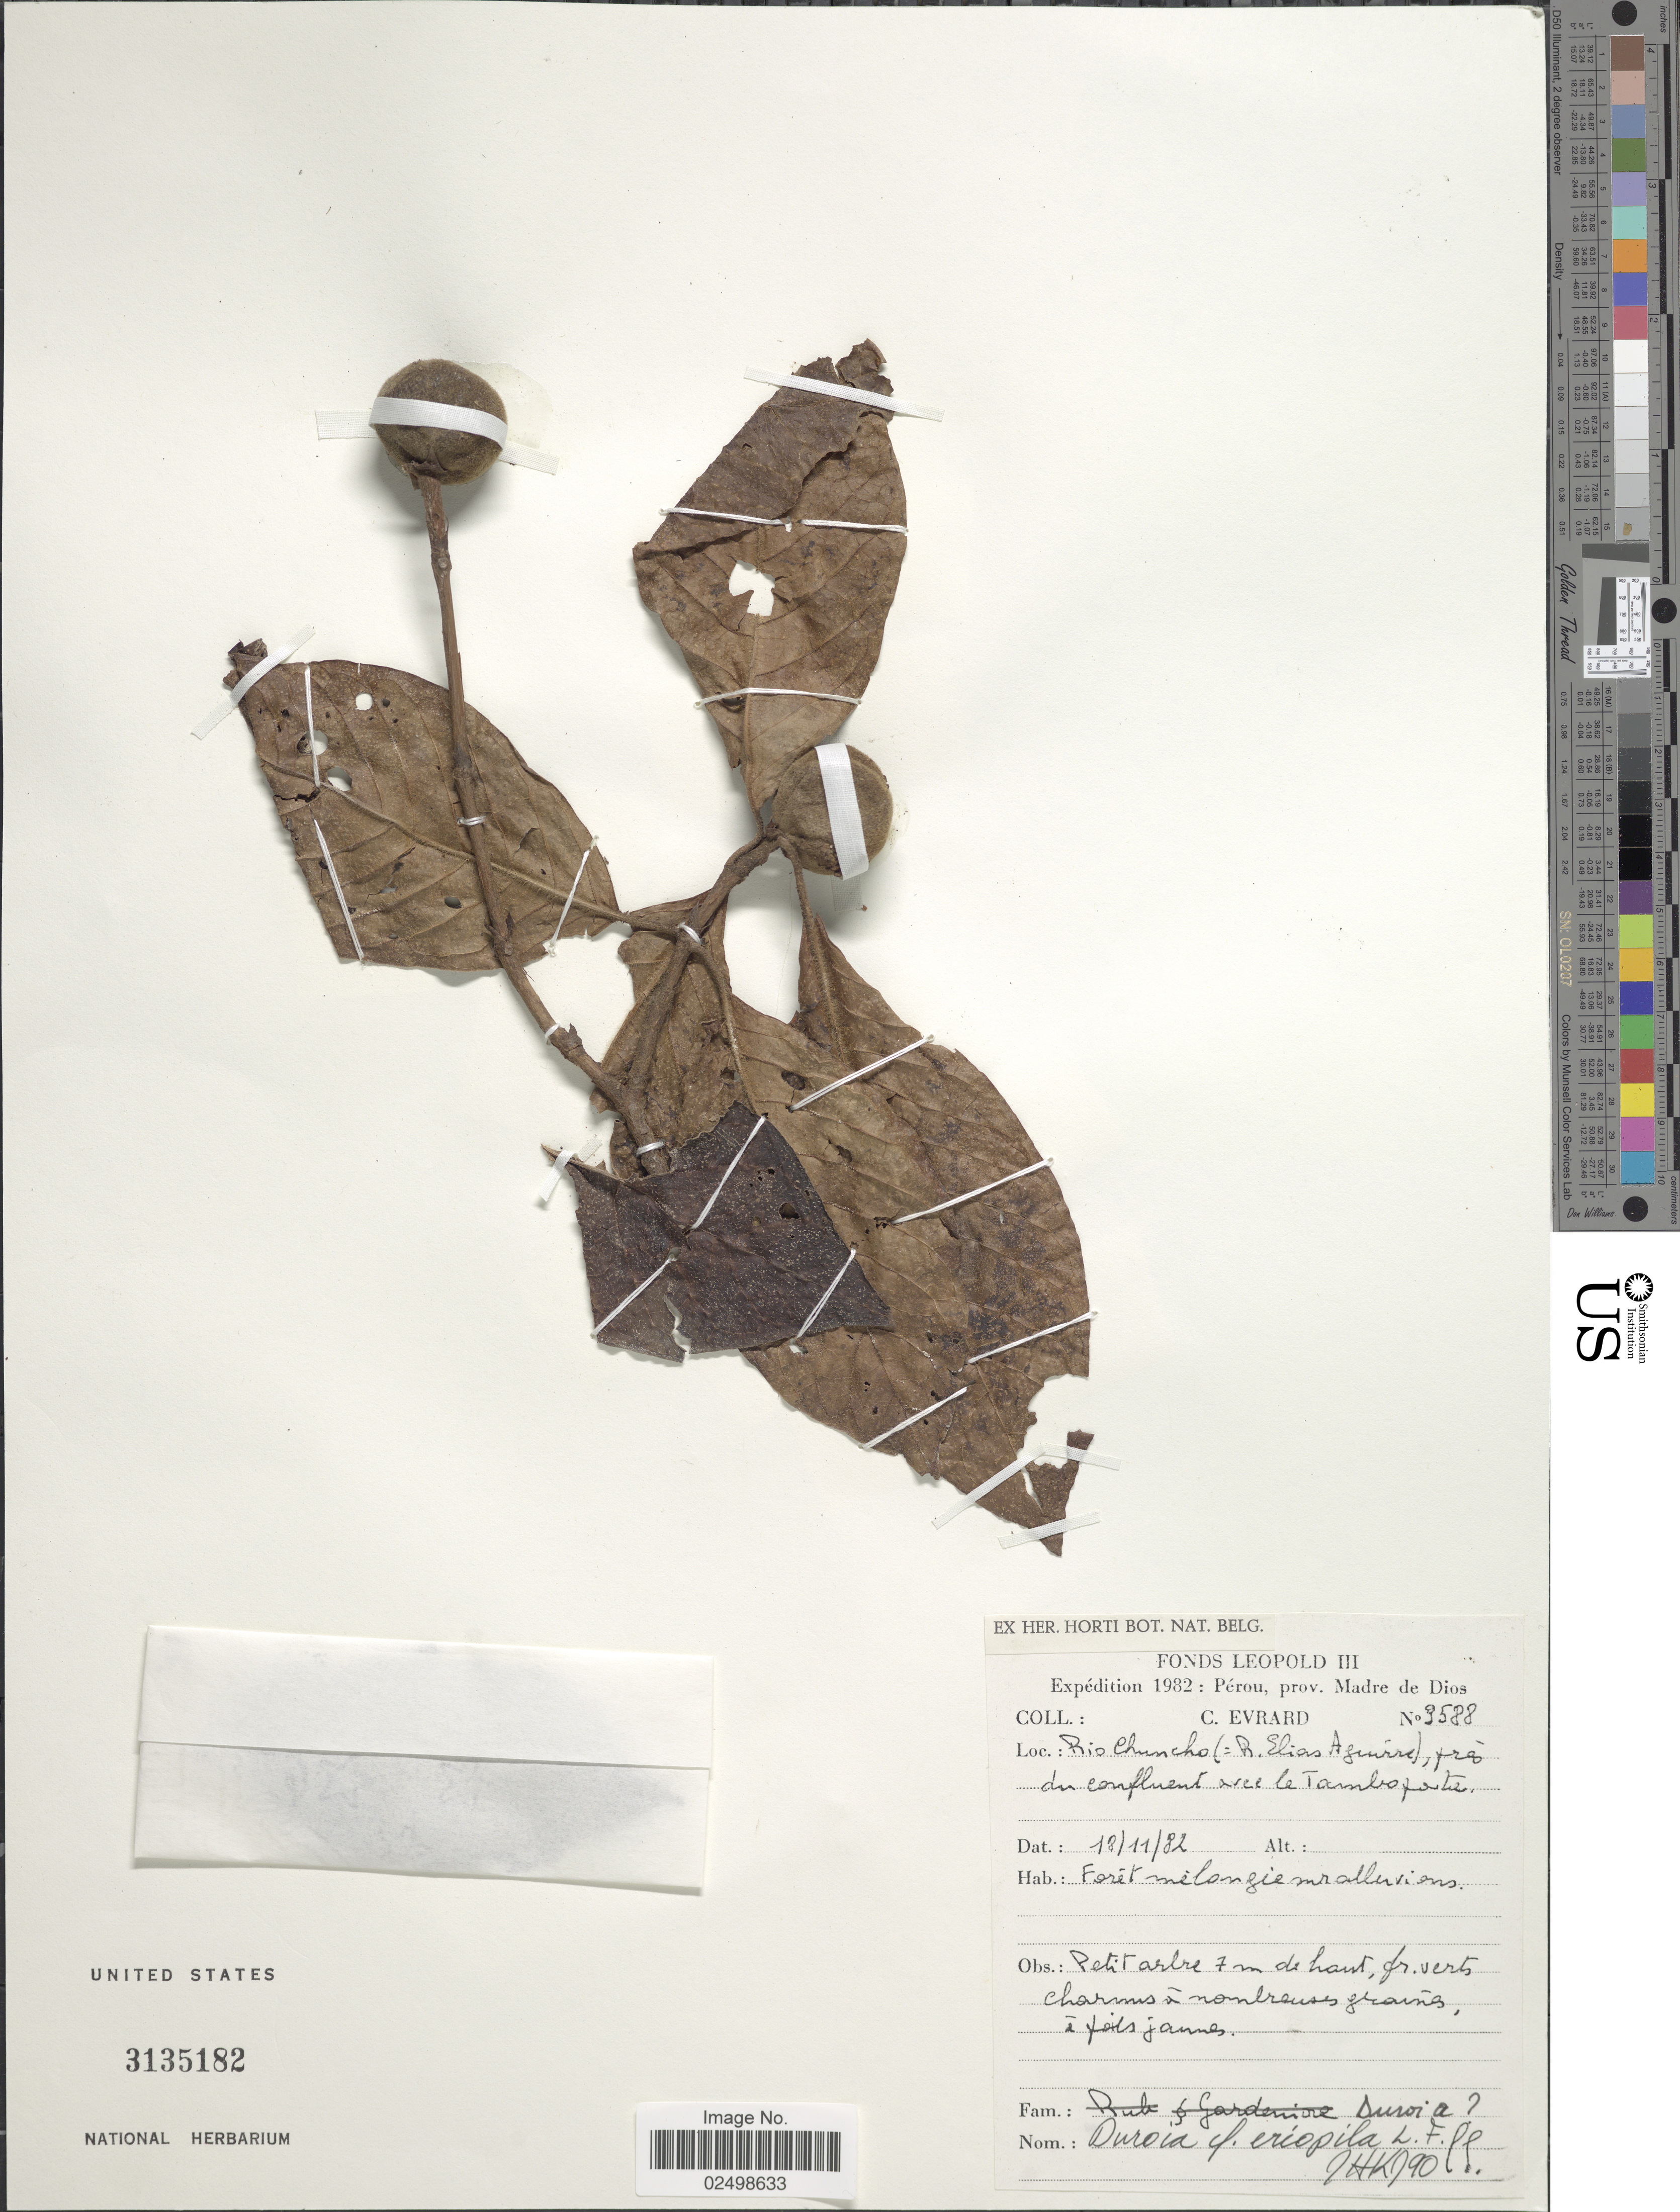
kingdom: Plantae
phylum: Tracheophyta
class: Magnoliopsida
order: Gentianales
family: Rubiaceae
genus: Duroia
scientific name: Duroia eriopila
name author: L. f.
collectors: C. Evrard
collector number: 3588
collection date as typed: Transcribed d/m/y: 18/11/82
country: Peru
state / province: Madre de Dios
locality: Río Chuncho (= R.Elias Aguirre), près du confluent avec le Tambopata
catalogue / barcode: US 3135182